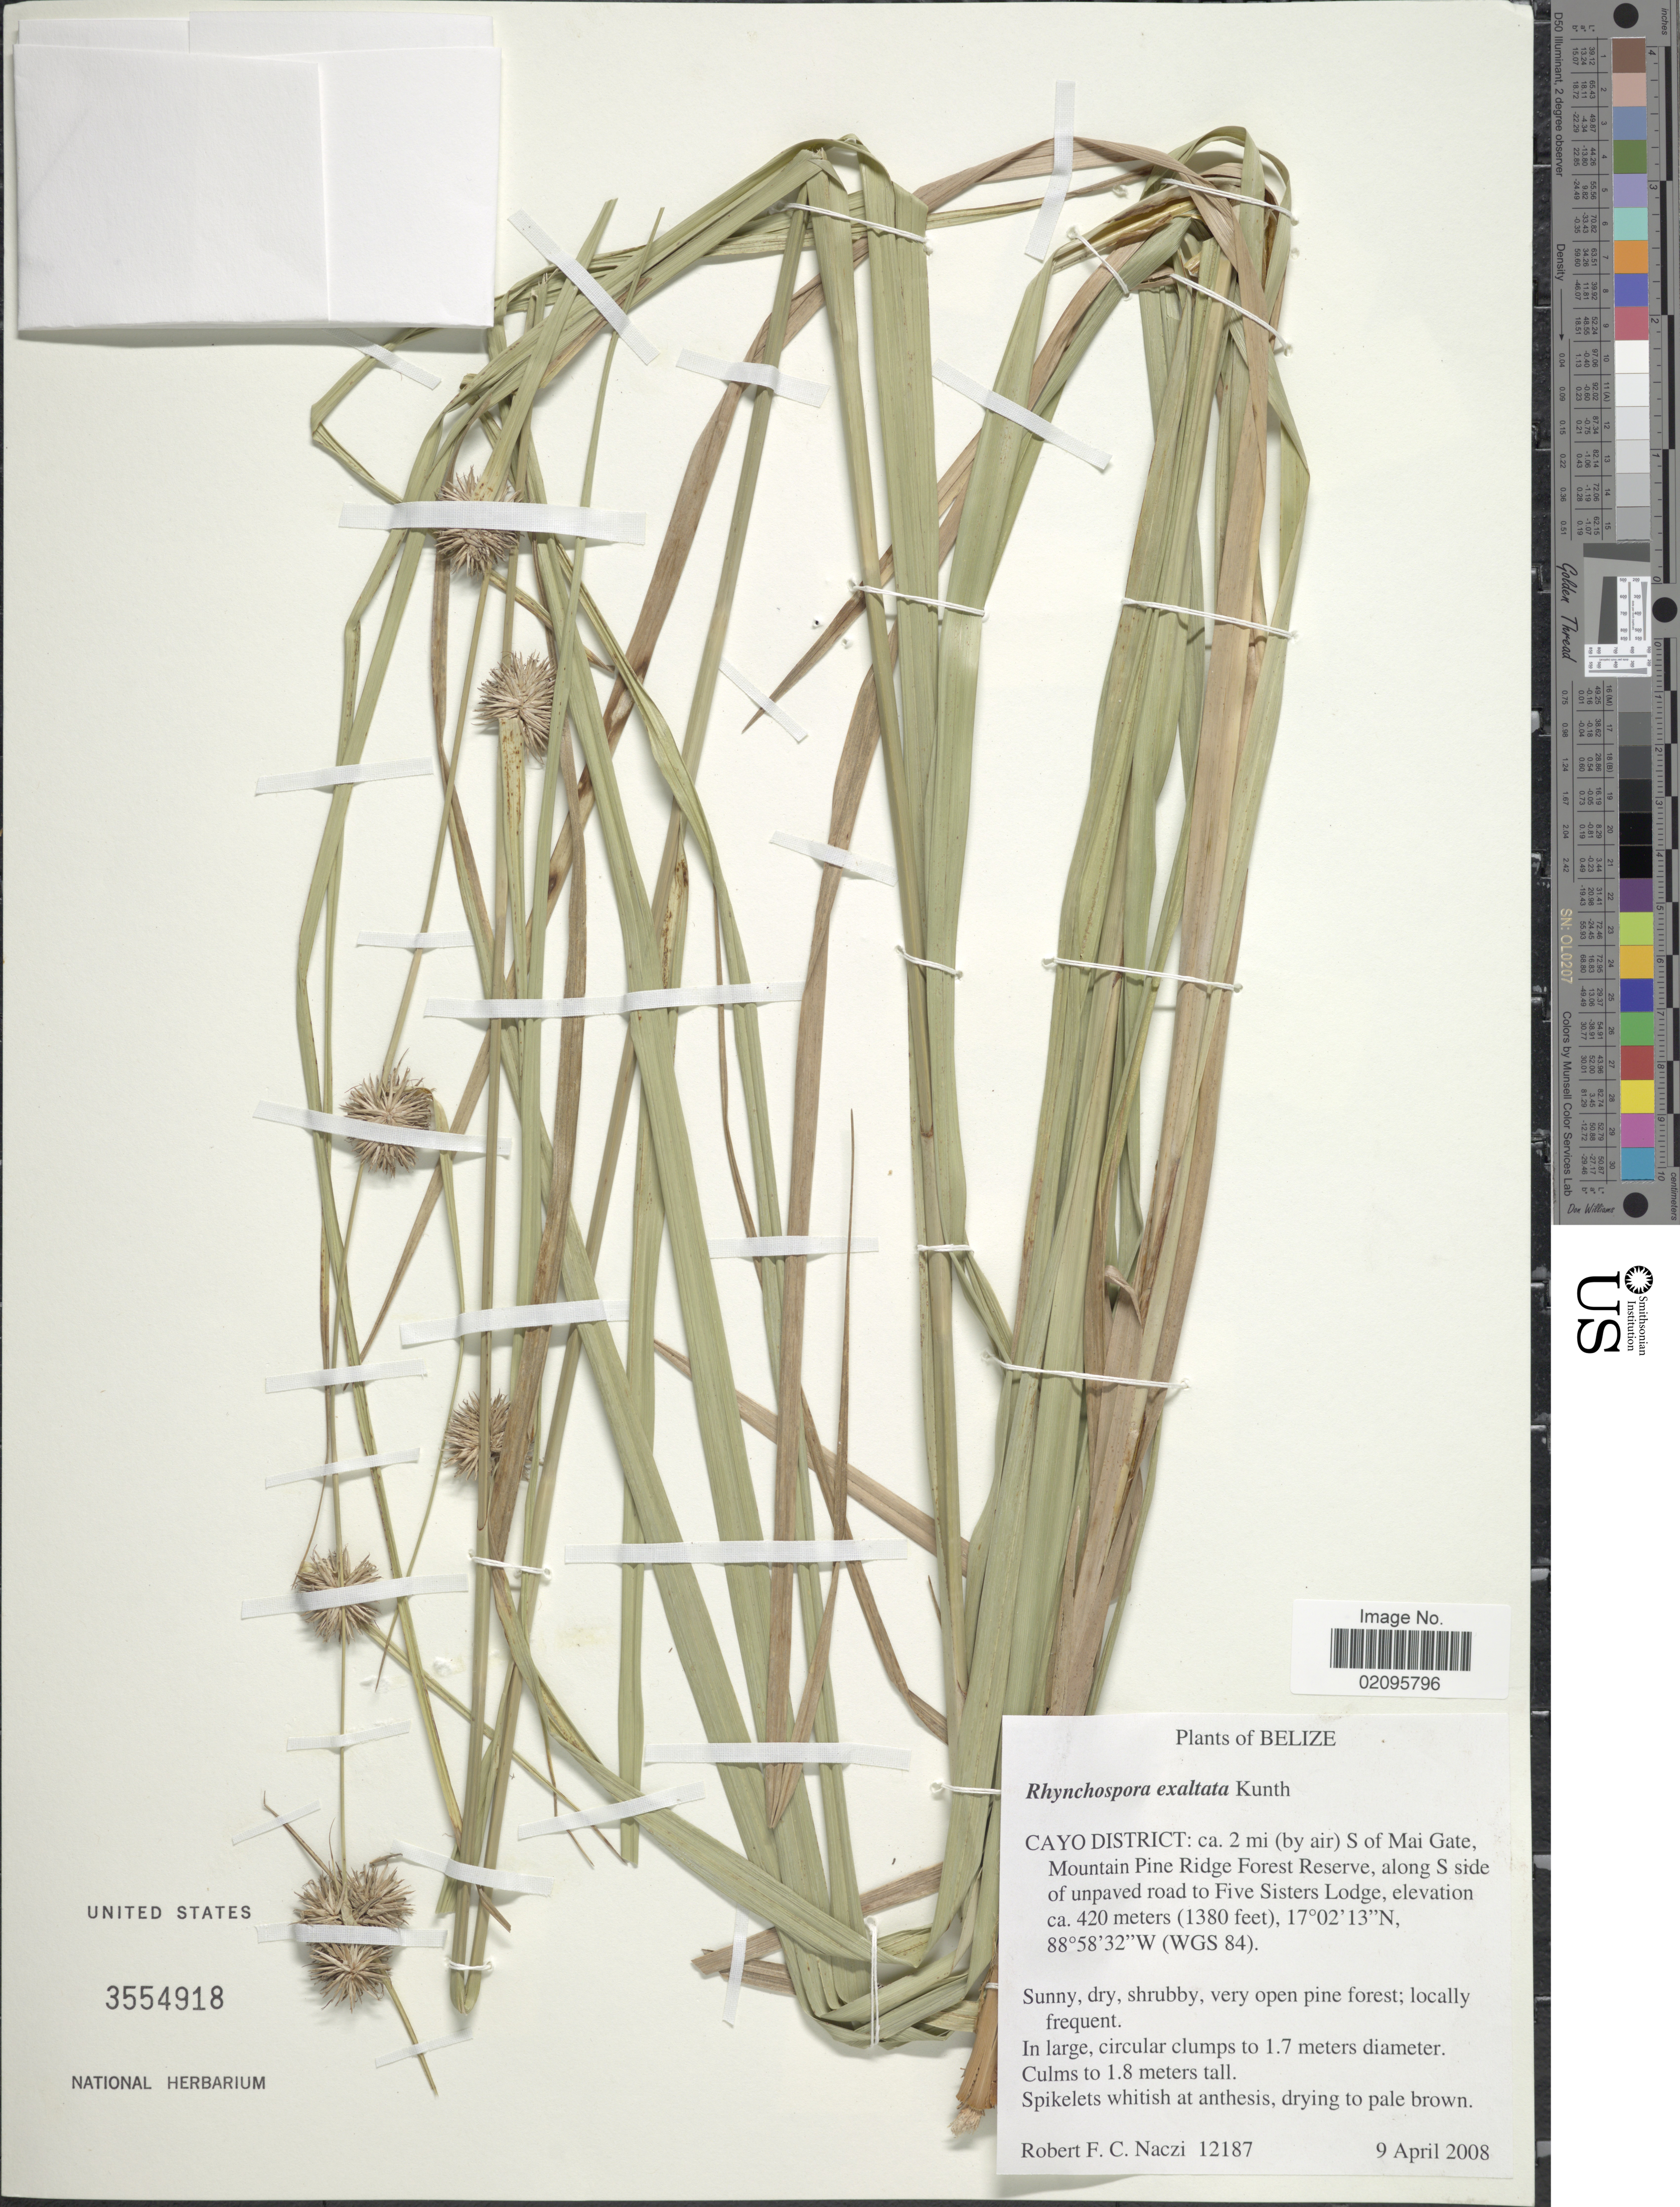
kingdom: Plantae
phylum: Tracheophyta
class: Liliopsida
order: Poales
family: Cyperaceae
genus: Rhynchospora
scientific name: Rhynchospora exaltata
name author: Kunth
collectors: R. F. C. Naczi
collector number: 12187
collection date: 2008-04-09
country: Belize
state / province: Cayo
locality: Ca. 2 mi (by air) S of Mai Gate, Mountain Pine Ridge Forest Reserve, along S of unpaved road to Five Sisters Lodge, (WGS 84).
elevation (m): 420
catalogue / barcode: US 3554918